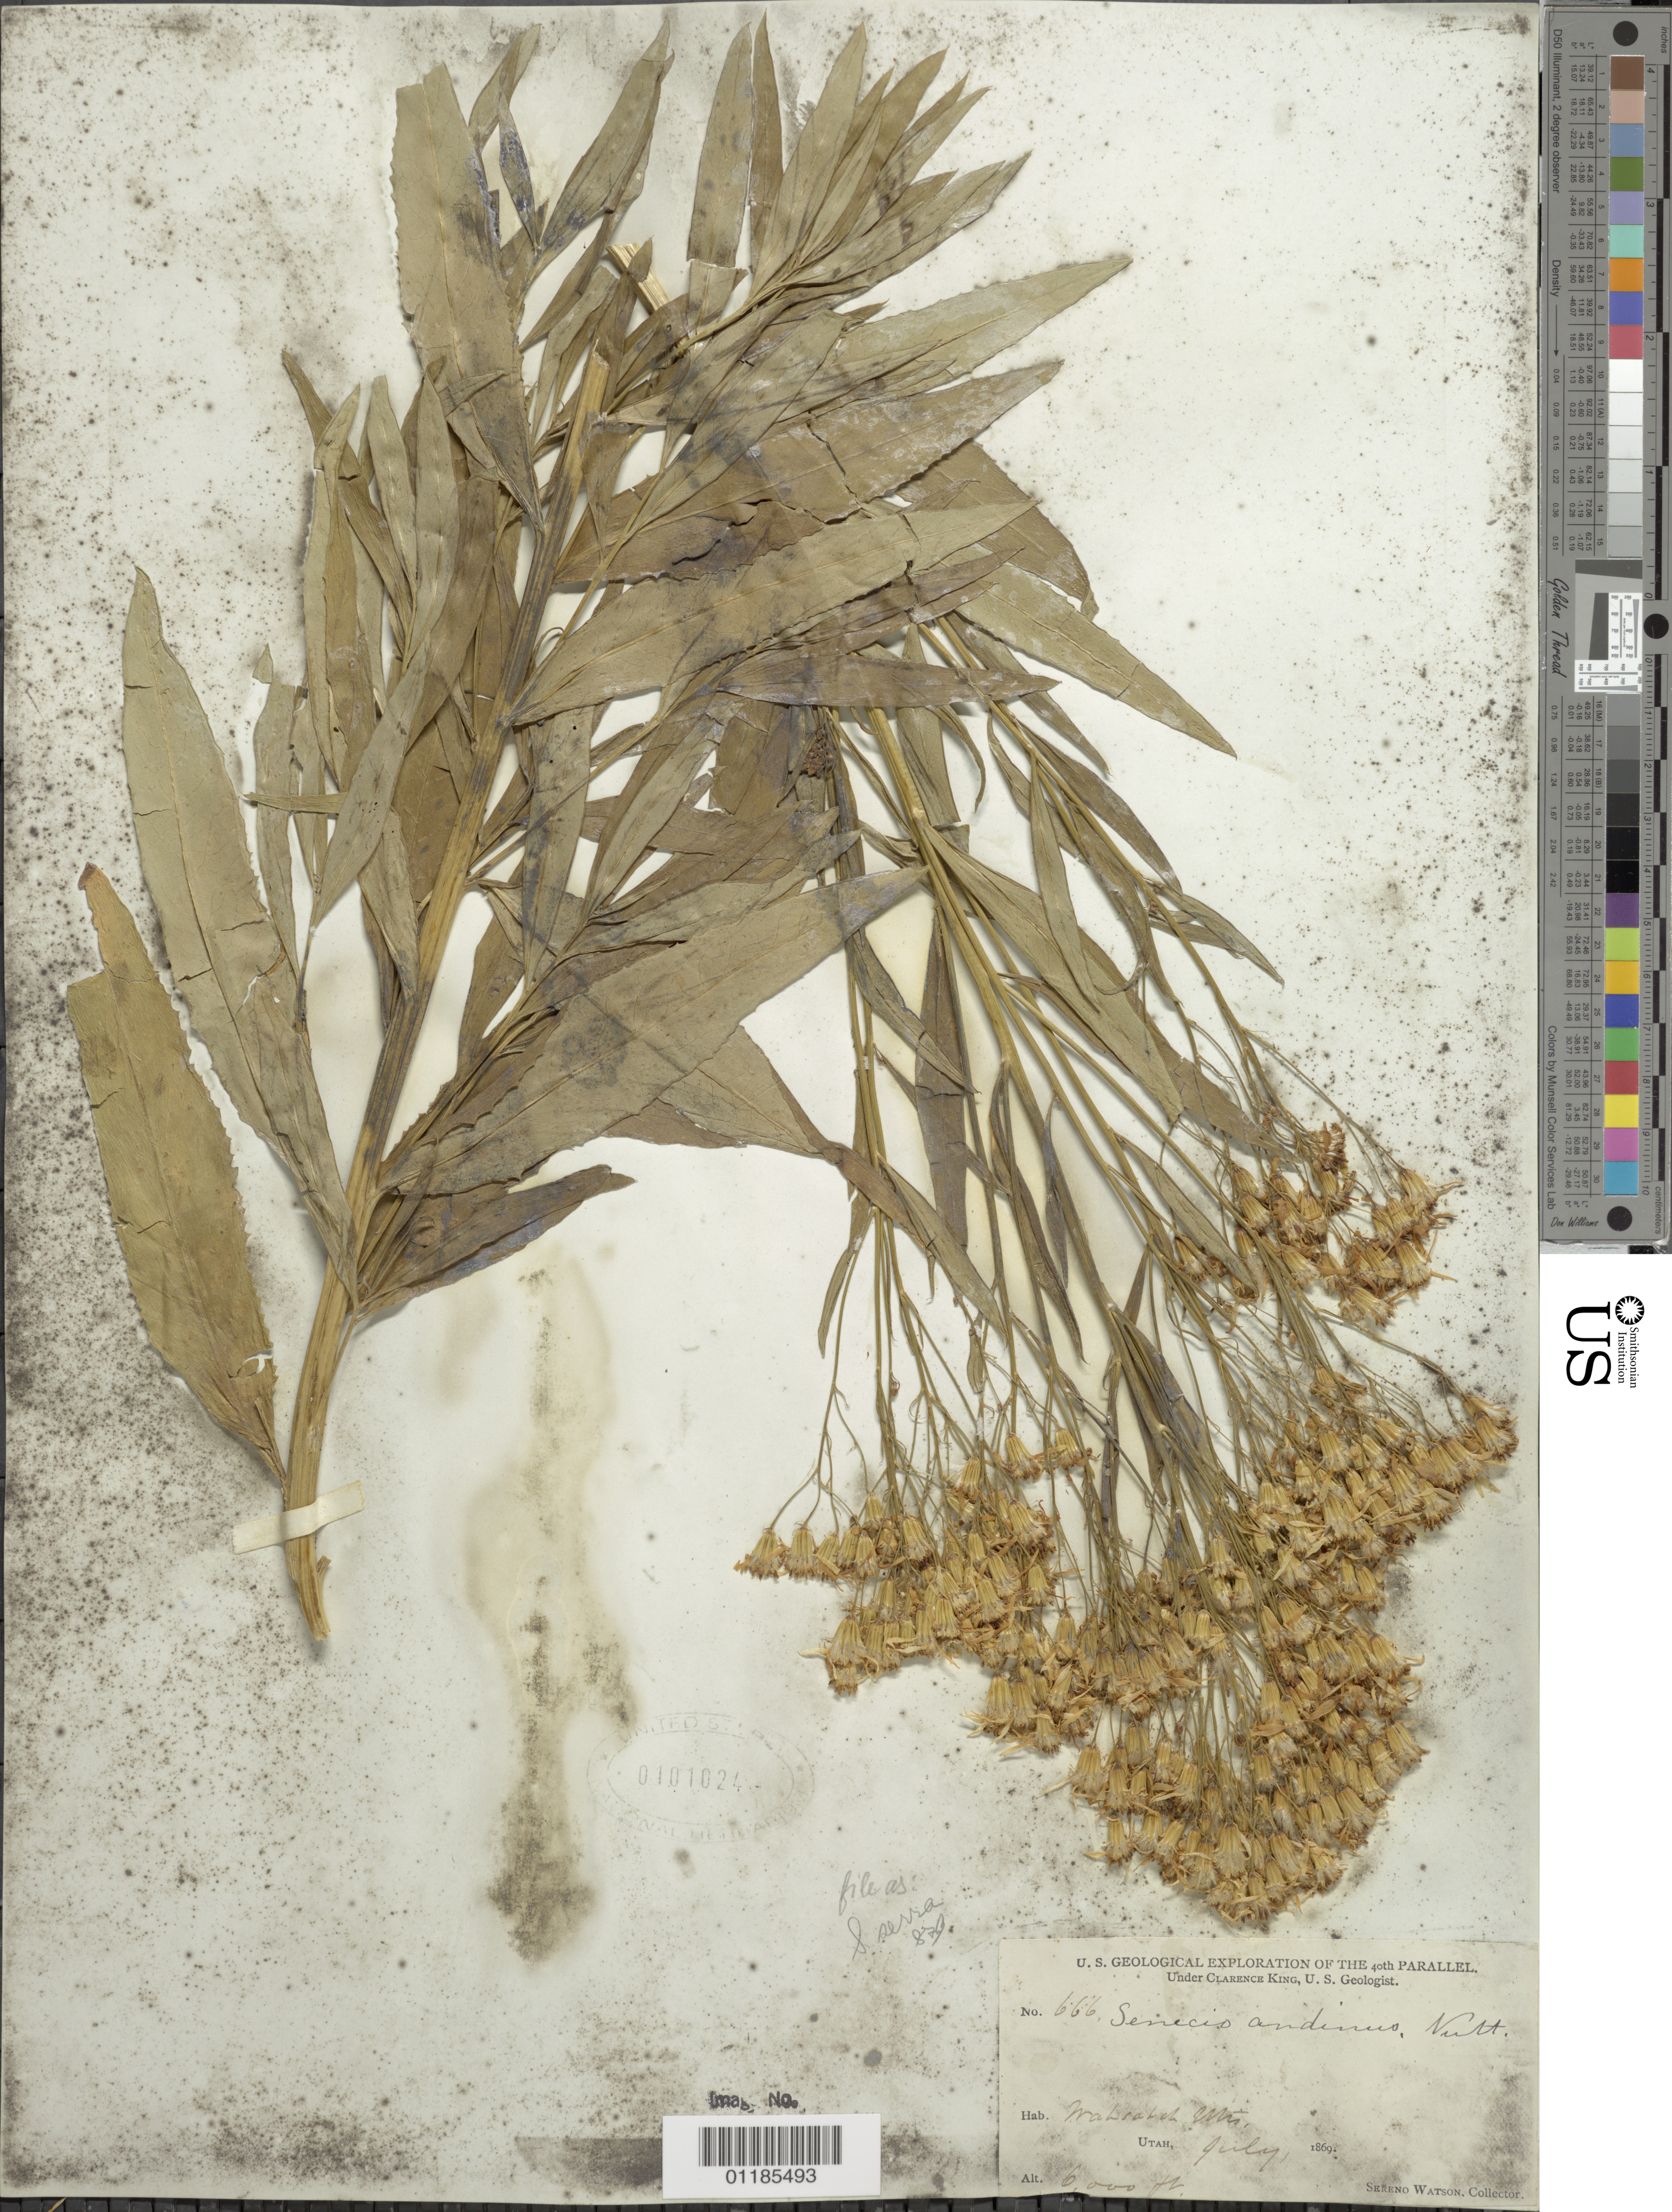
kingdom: Plantae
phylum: Tracheophyta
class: Magnoliopsida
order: Asterales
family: Asteraceae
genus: Senecio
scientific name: Senecio serra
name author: Hook.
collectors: S. Watson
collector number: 666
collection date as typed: Jul 1869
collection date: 1869-07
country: United States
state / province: Utah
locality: Wasatch Mts.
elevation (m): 1829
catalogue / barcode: US 101024